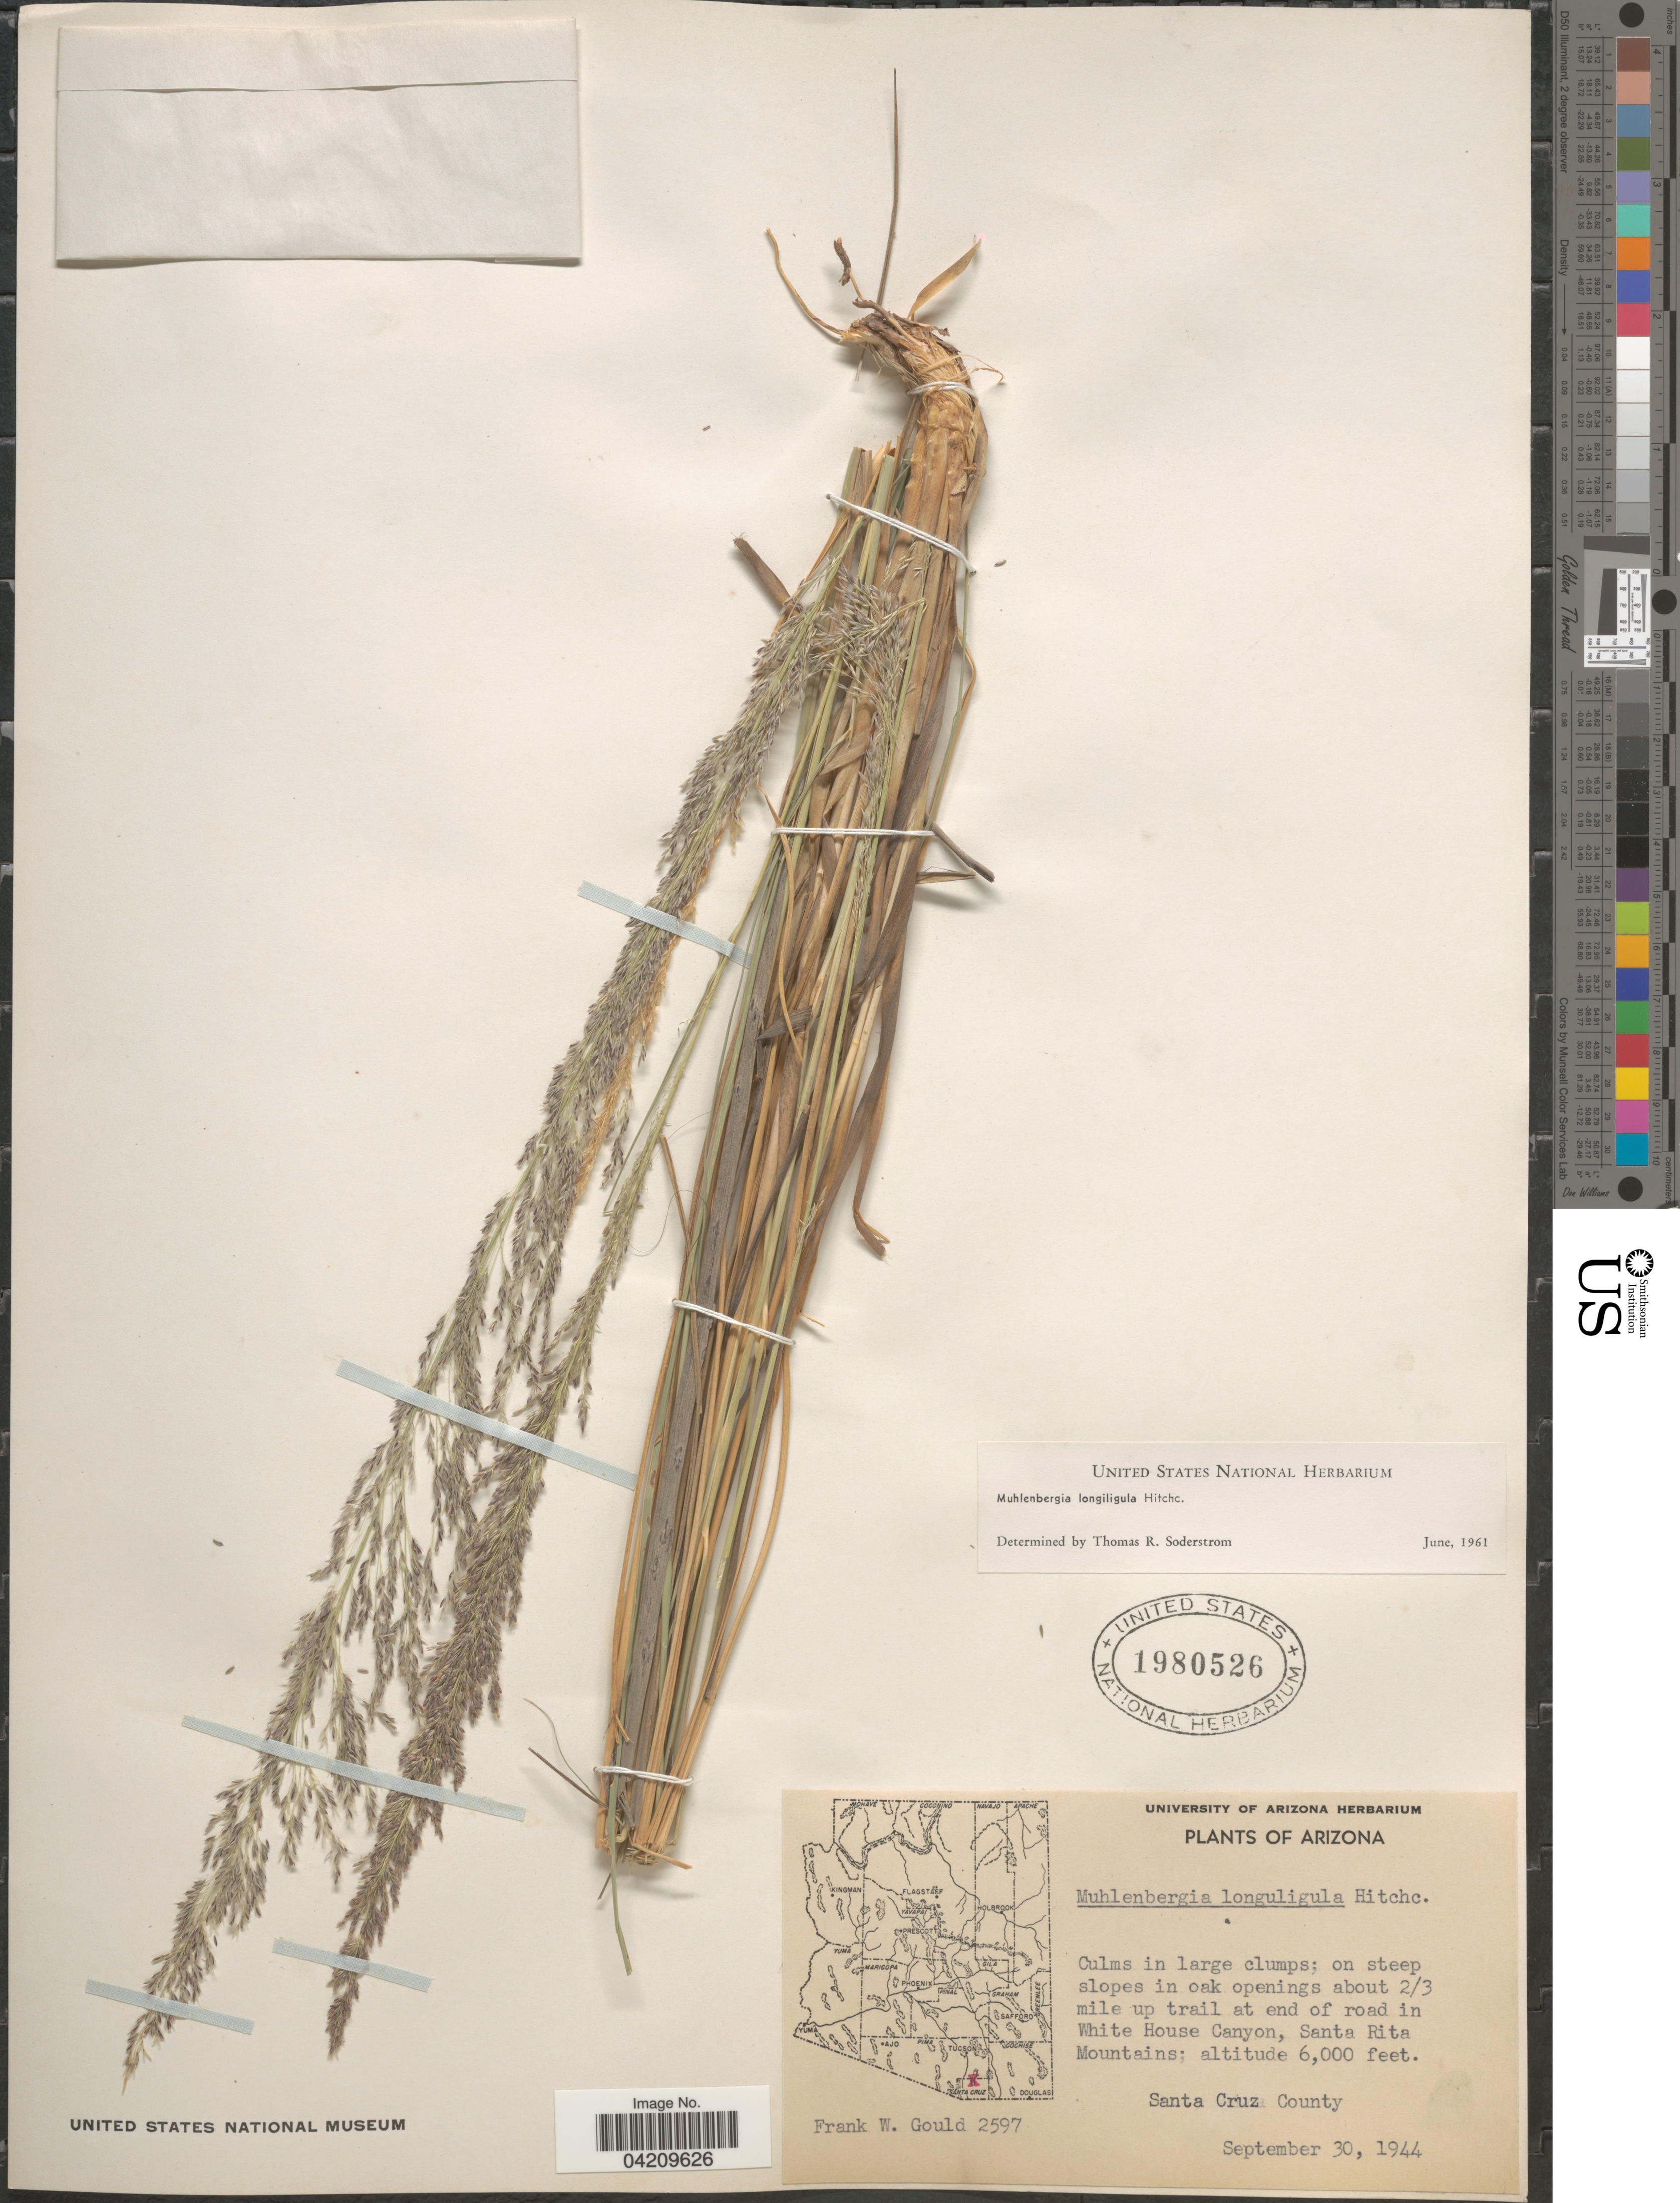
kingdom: Plantae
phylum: Tracheophyta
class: Liliopsida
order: Poales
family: Poaceae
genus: Muhlenbergia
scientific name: Muhlenbergia longiligula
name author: Hitchc.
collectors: F. W. Gould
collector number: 2597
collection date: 1944-09-30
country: United States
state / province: Arizona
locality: On steep slopes in oak openings about 2/3 mile up trail at end of road in White House Canyon, Santa Rita Mountains. Santa Cruz County.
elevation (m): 1829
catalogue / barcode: US 1980526